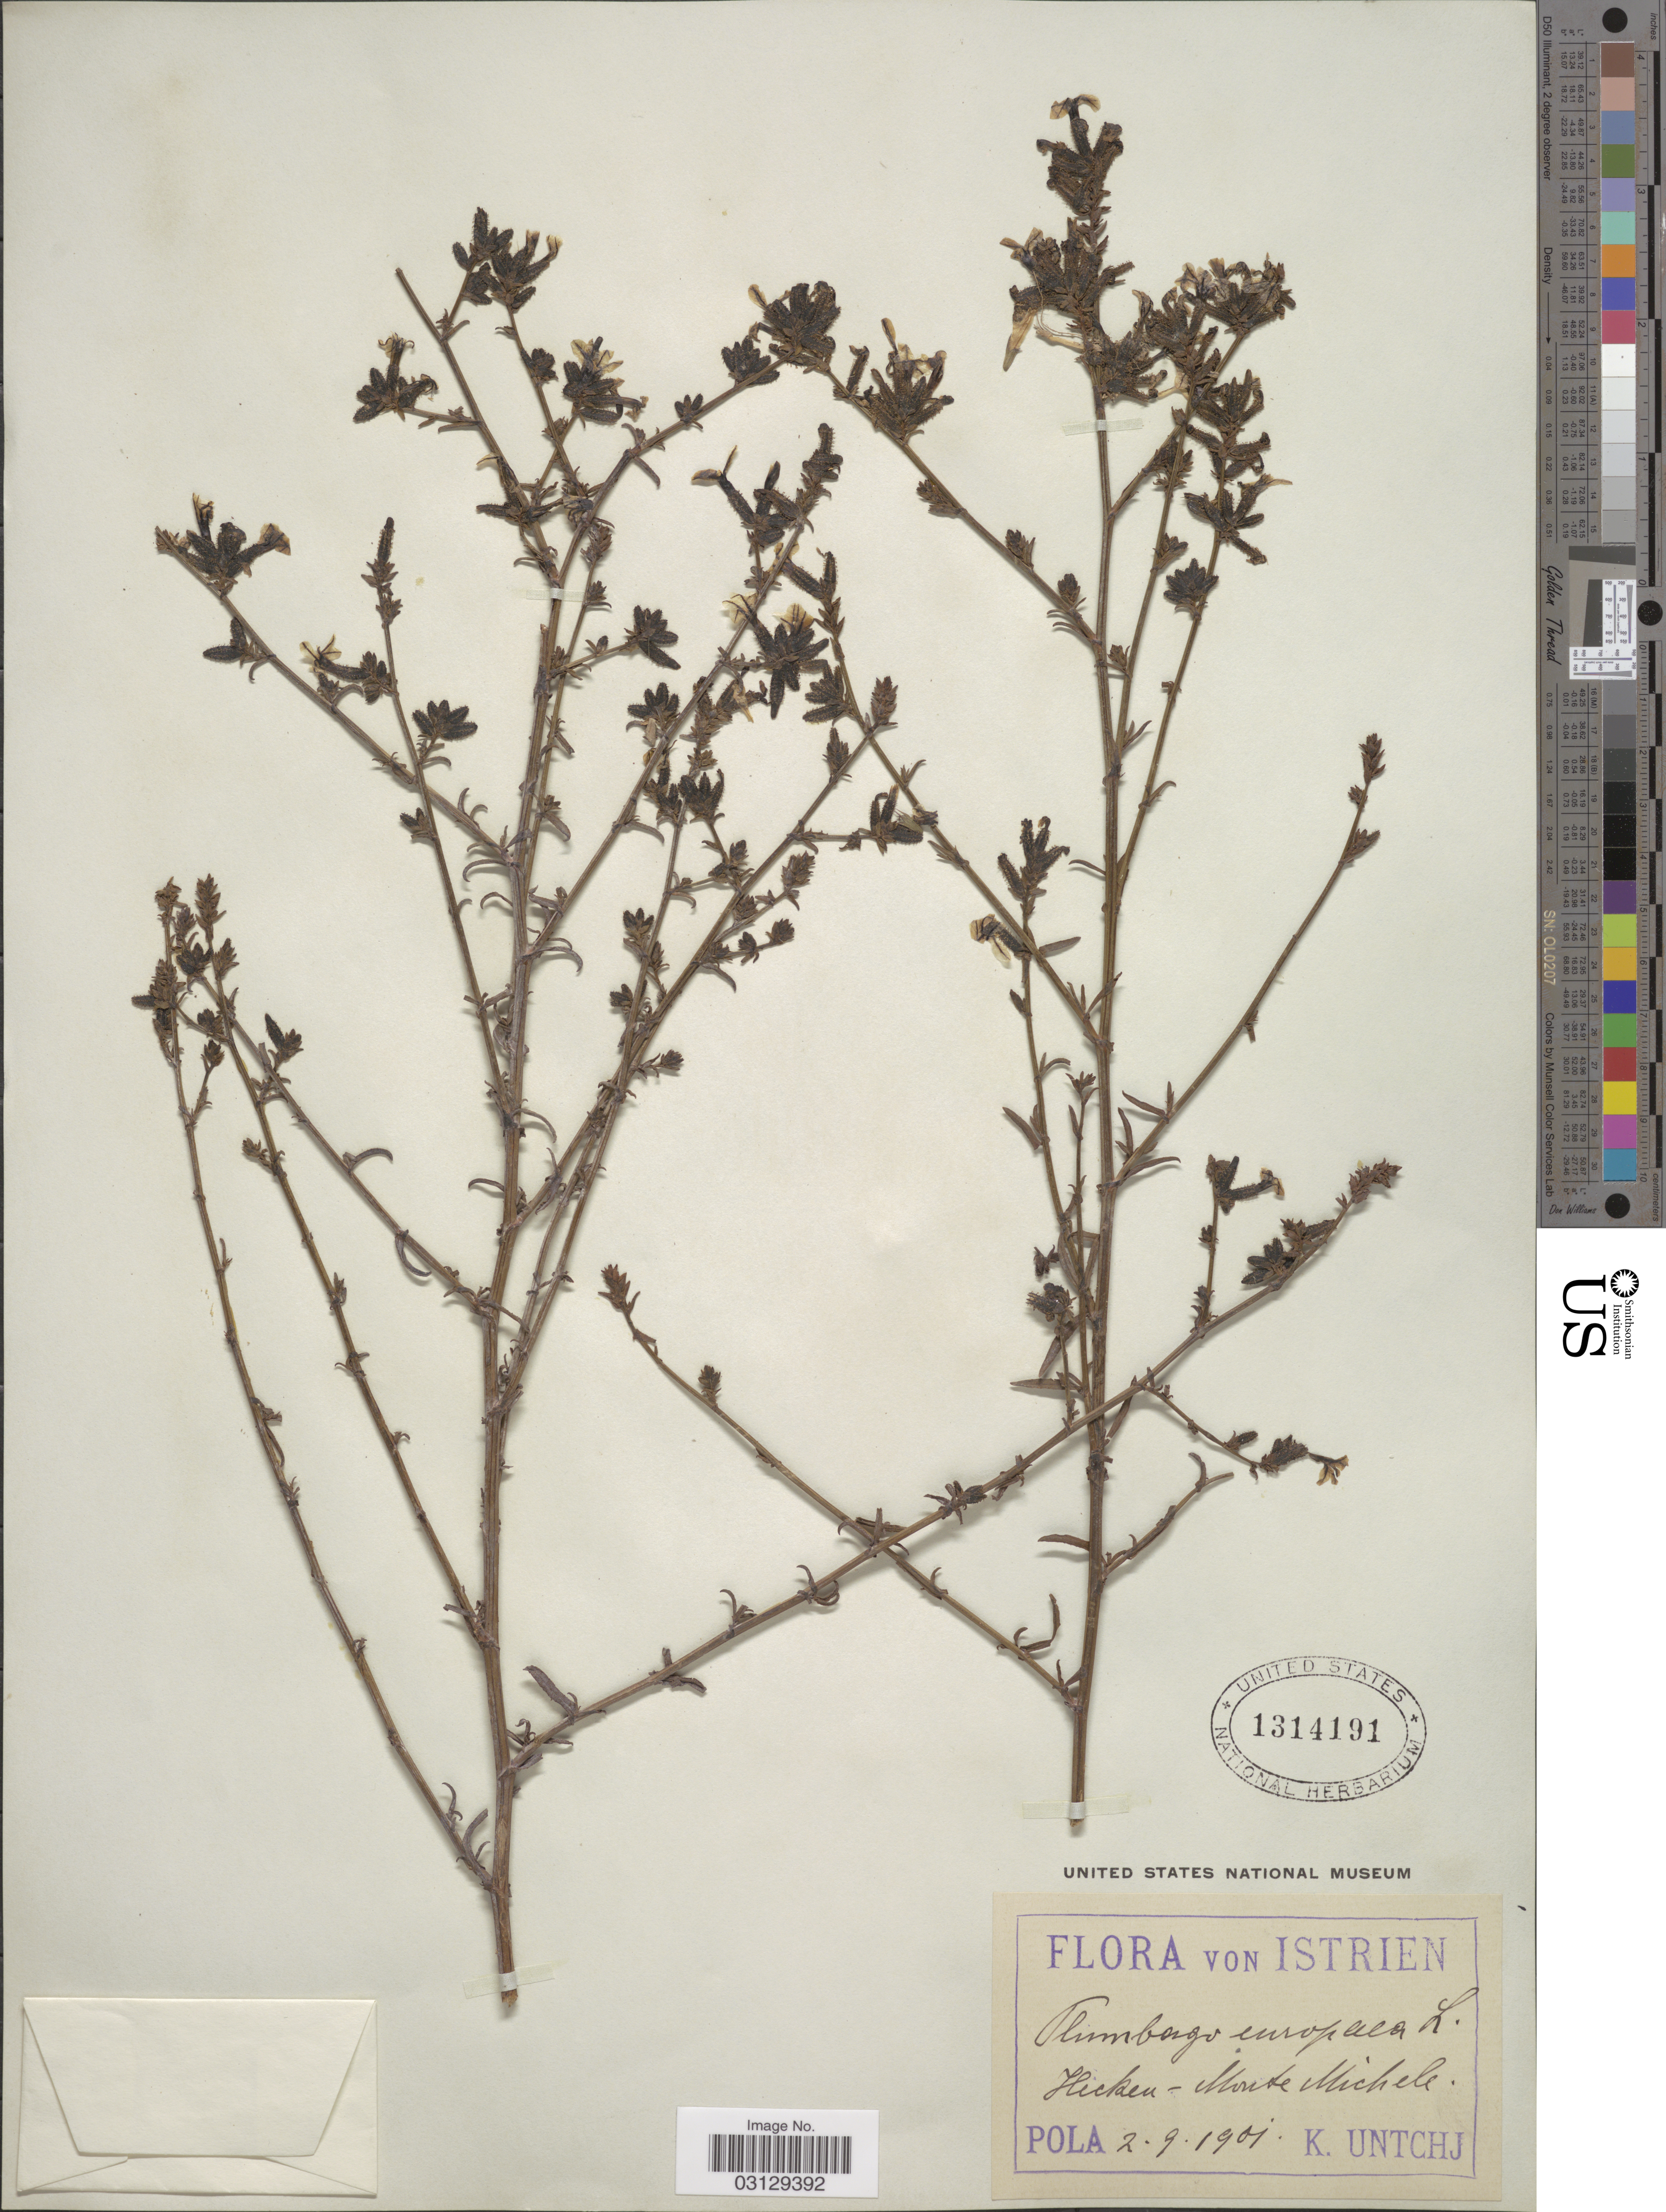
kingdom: Plantae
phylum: Tracheophyta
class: Magnoliopsida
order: Caryophyllales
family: Plumbaginaceae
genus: Plumbago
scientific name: Plumbago europaea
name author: L.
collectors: K. Untchj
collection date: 1901-09-02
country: Croatia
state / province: Istria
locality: Istrien. Hicken [interpreted]-Monte Michele. Pola.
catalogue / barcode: US 1314191